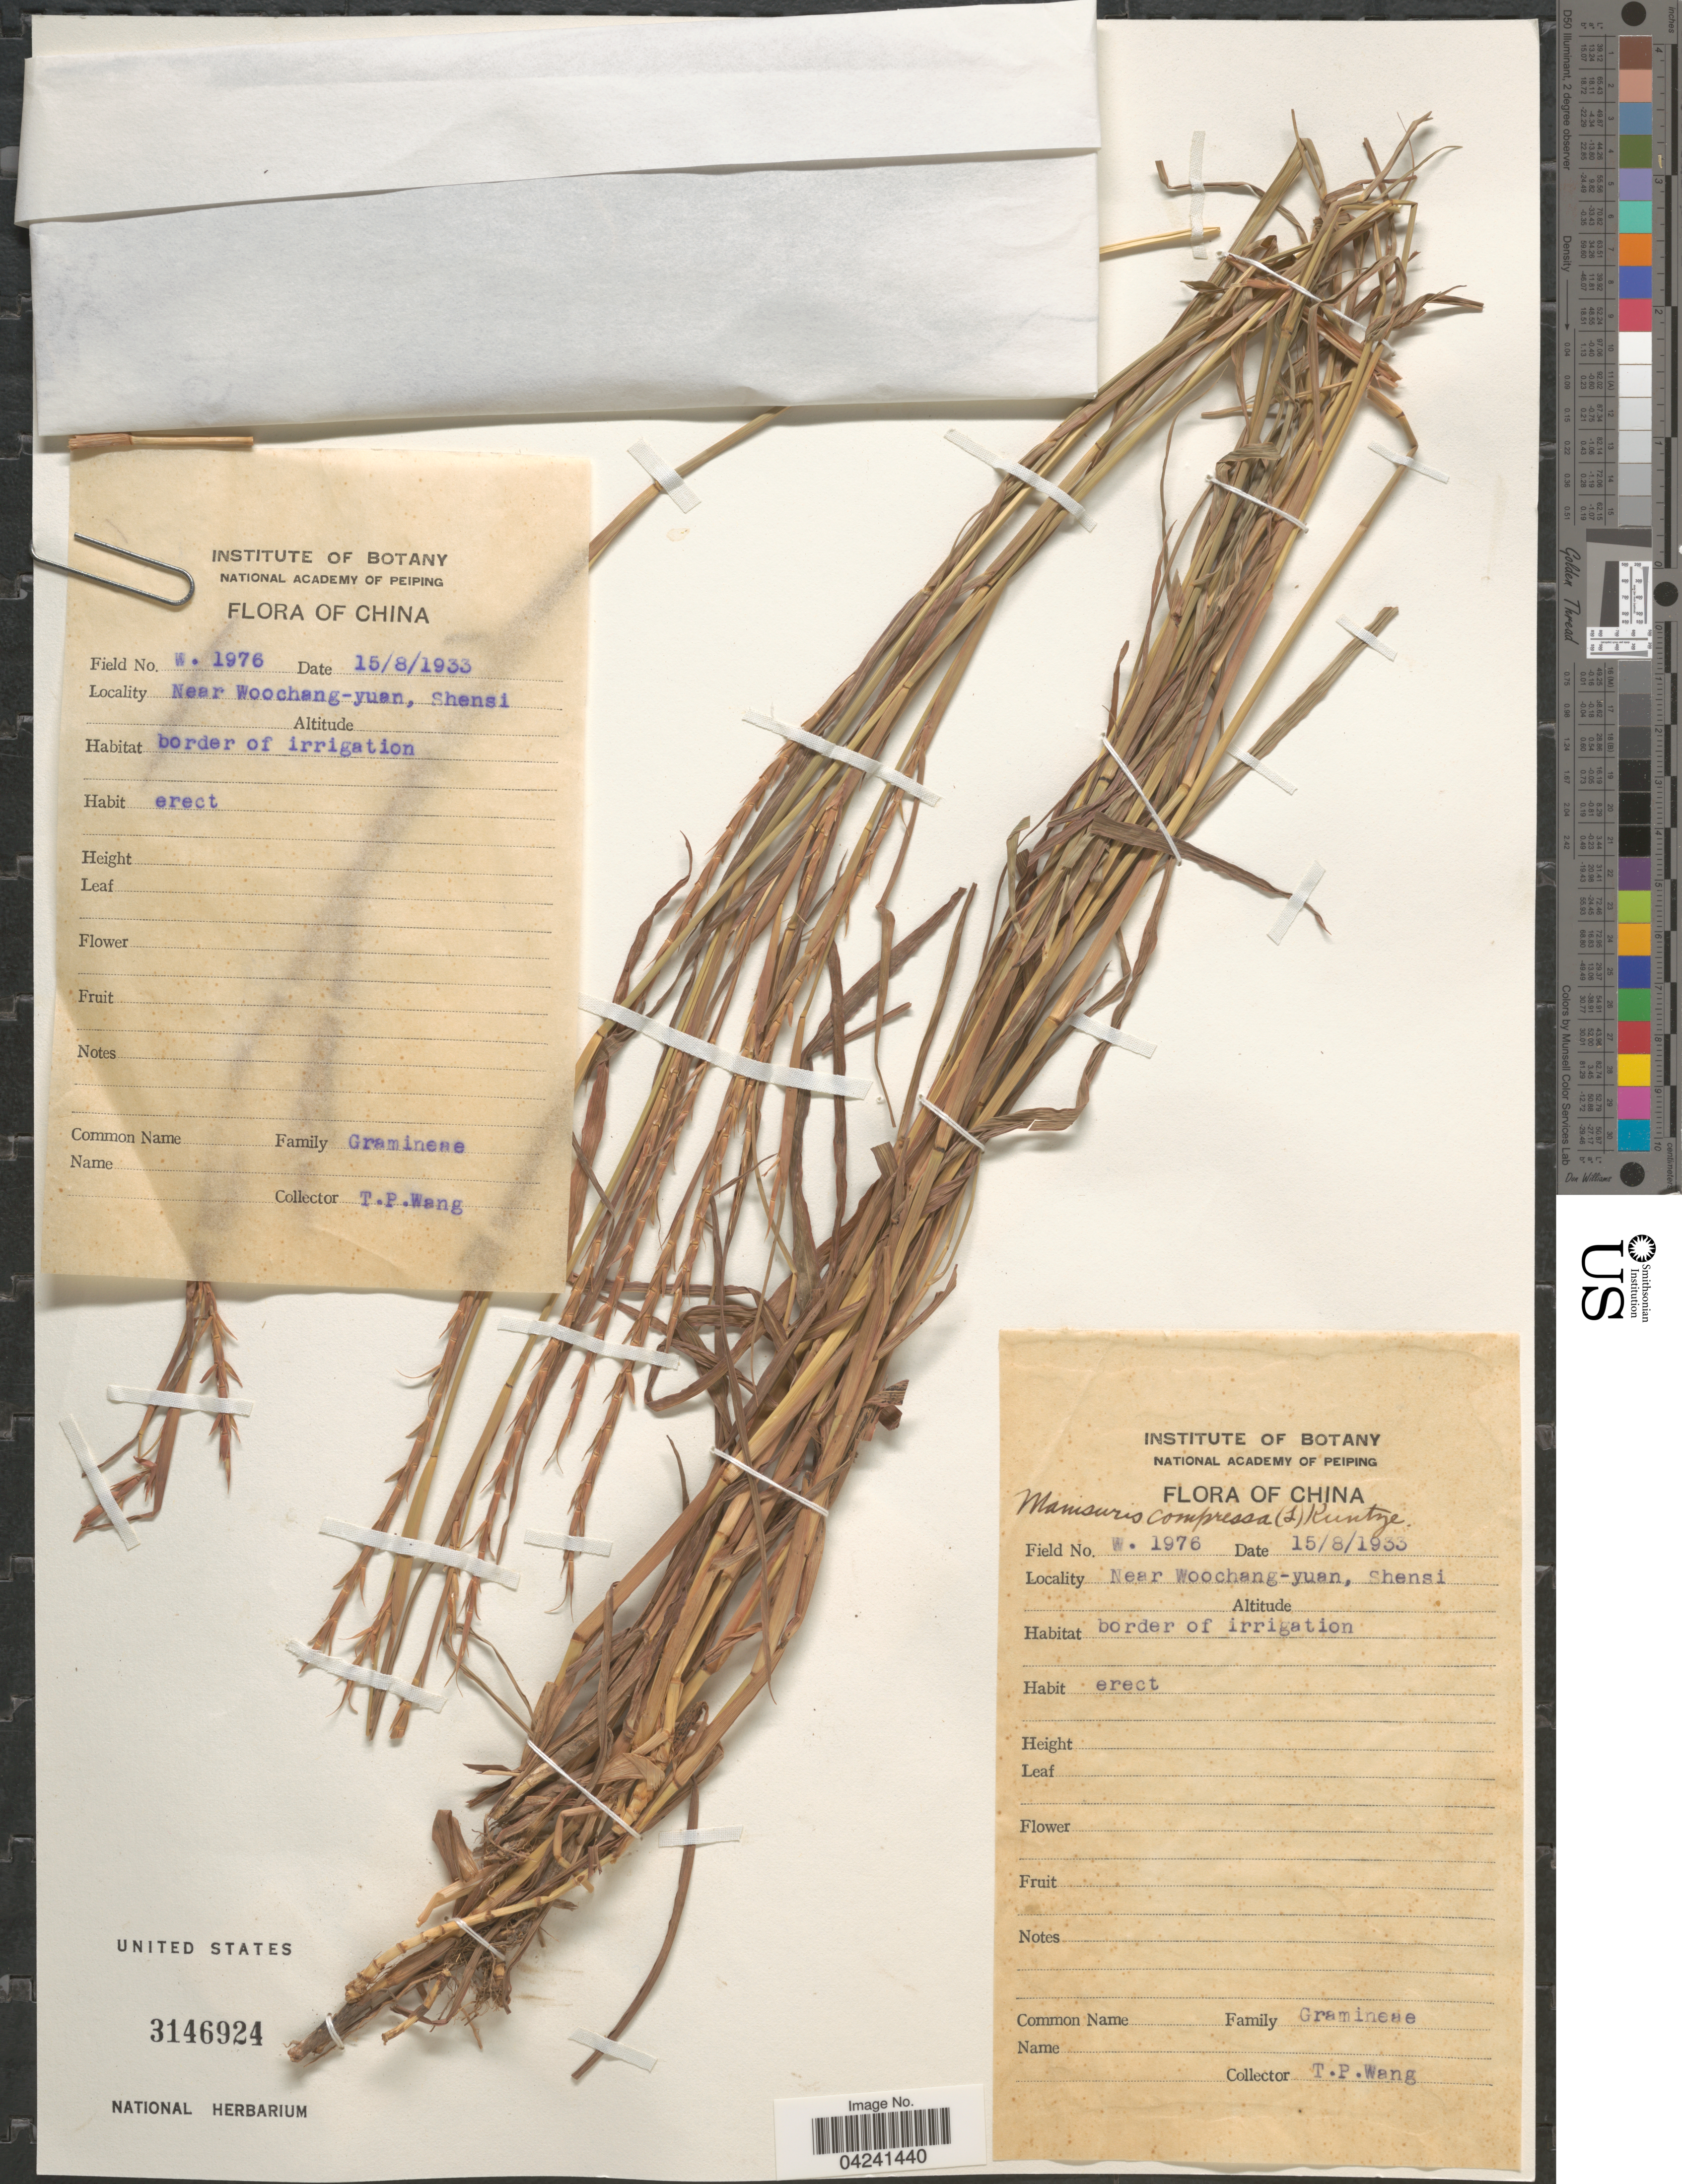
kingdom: Plantae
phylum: Tracheophyta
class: Liliopsida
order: Poales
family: Poaceae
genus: Hemarthria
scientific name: Hemarthria compressa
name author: (L.) R. Br.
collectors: T. Wang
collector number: W.1976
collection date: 1933-08-15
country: China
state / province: Shaanxi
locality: Near Woochang-yuan, Shensi.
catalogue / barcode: US 3146924